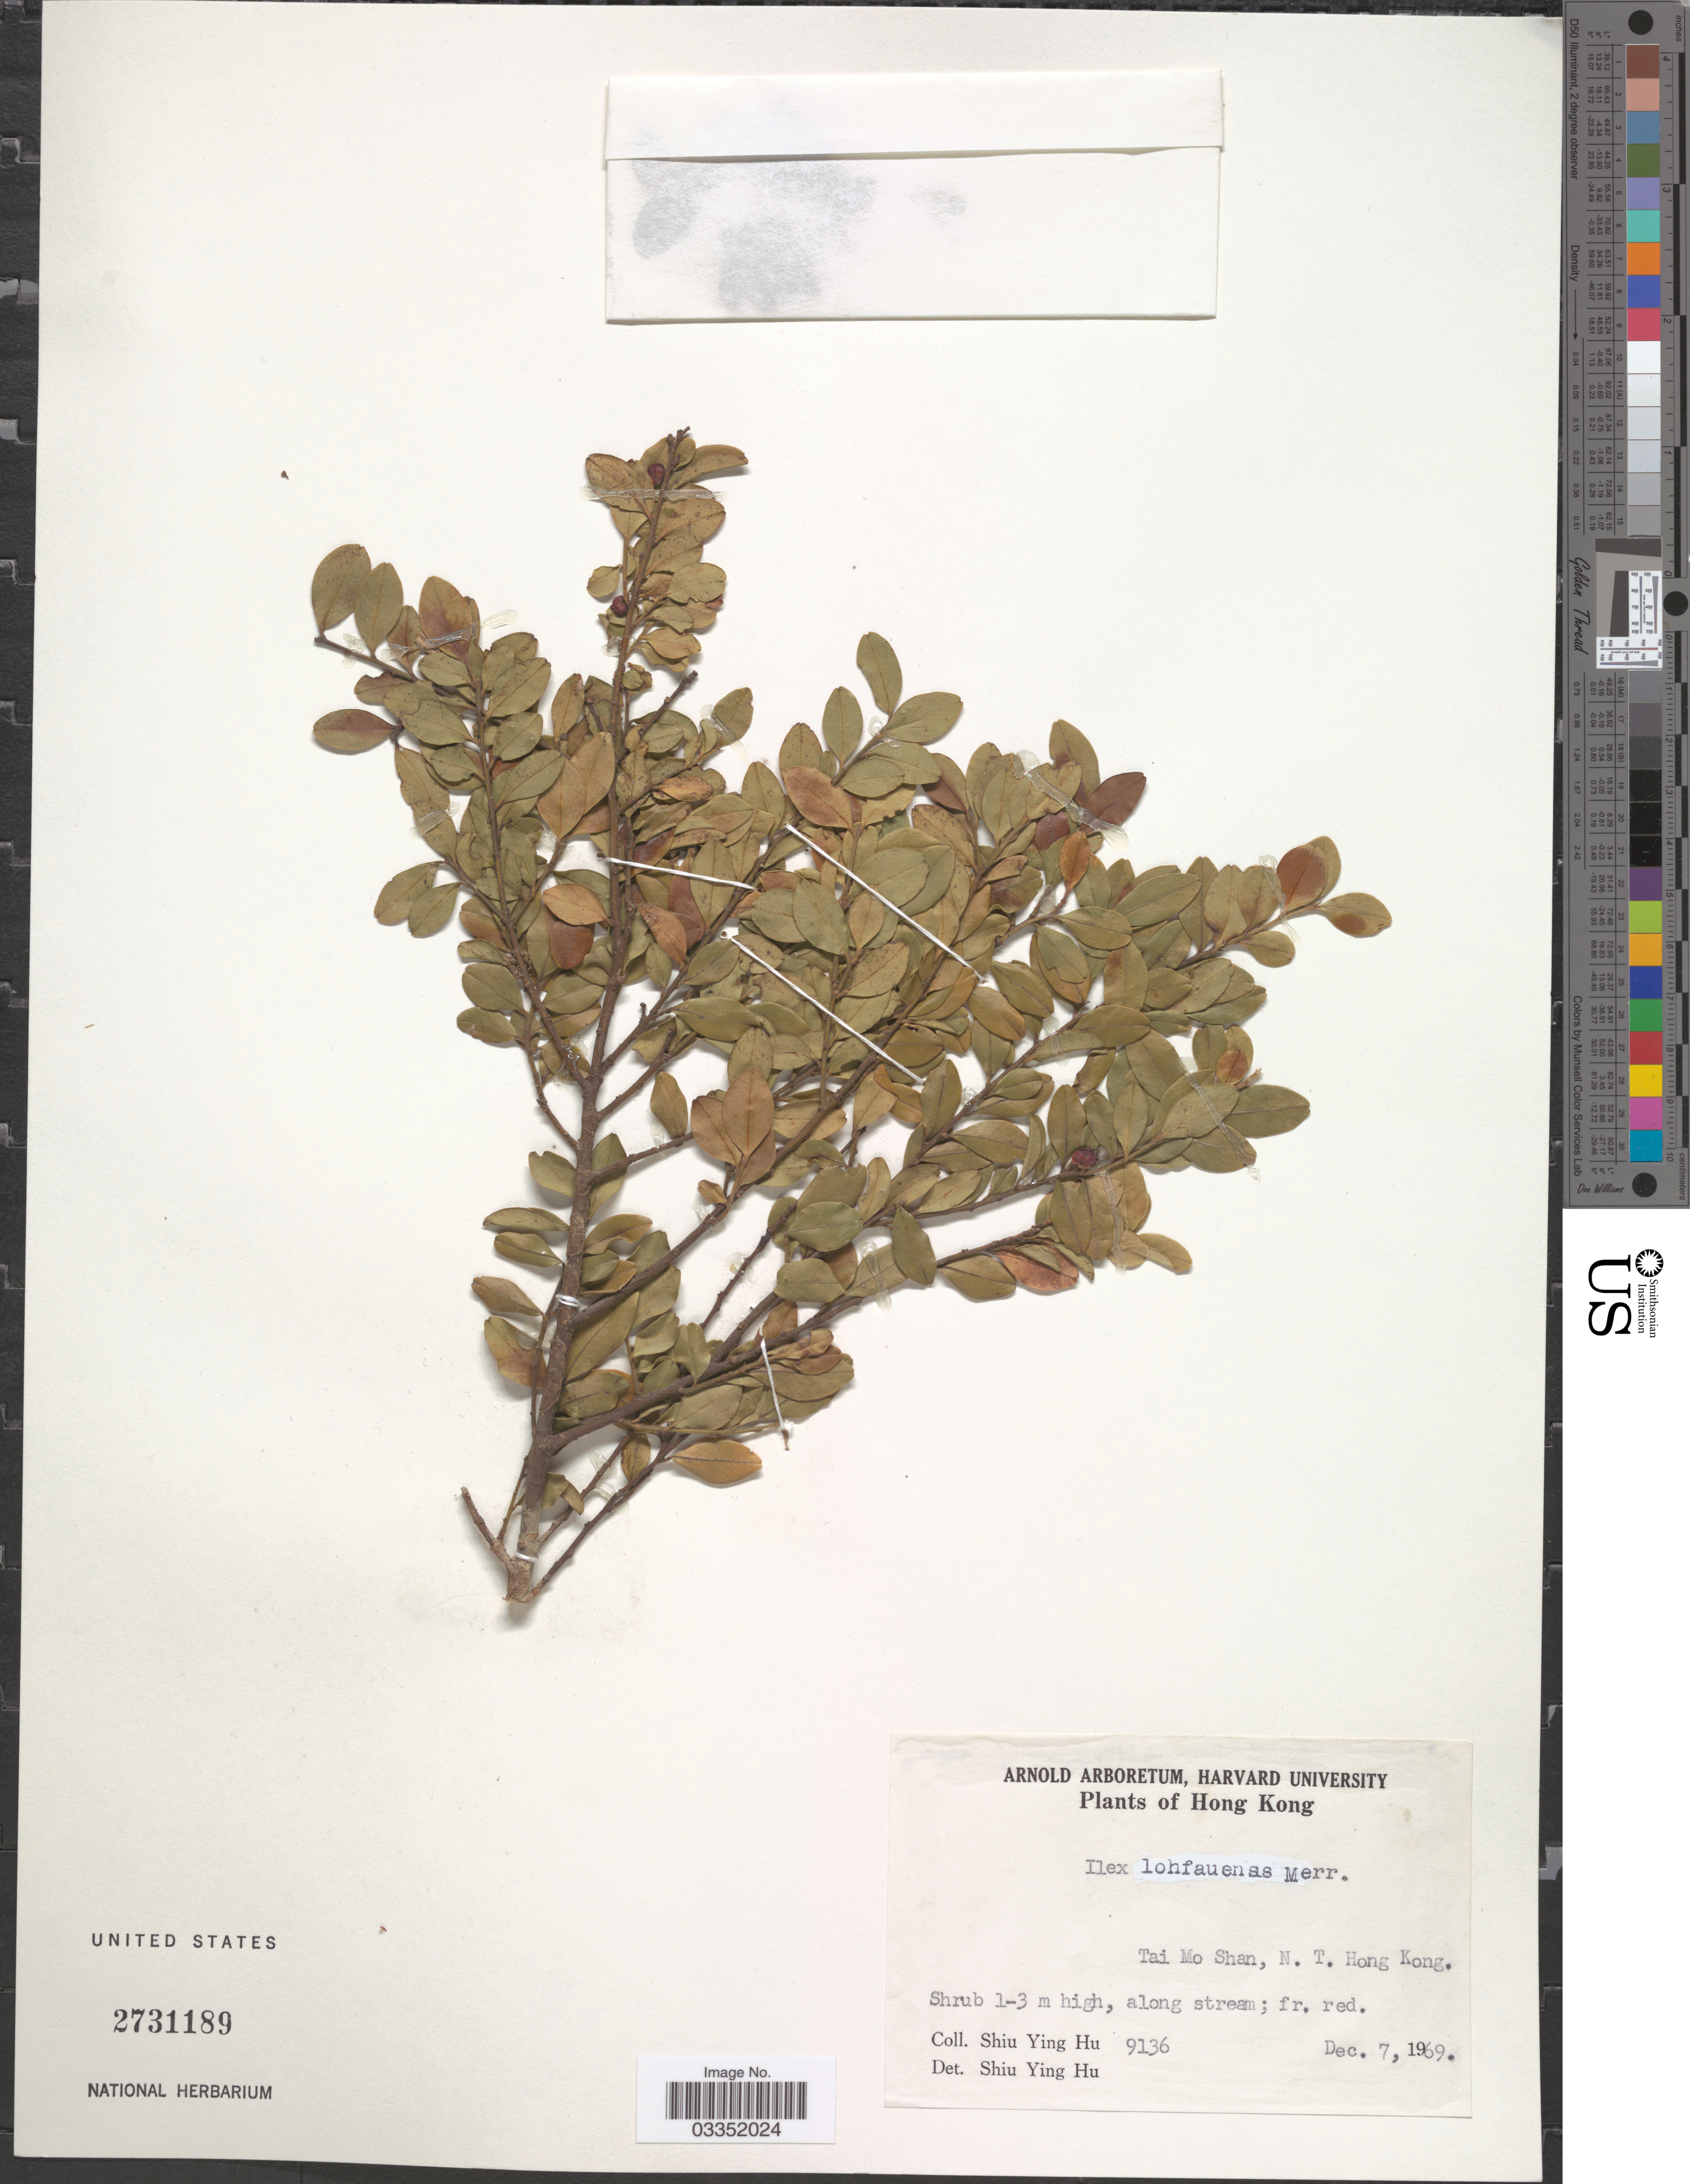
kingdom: Plantae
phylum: Tracheophyta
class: Magnoliopsida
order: Aquifoliales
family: Aquifoliaceae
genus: Ilex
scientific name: Ilex lohfauensis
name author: Merr.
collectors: S. Y. Hu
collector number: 9136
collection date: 1969-12-07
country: China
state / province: Hong Kong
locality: Tai Mo Shan, N.T.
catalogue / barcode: US 2731189